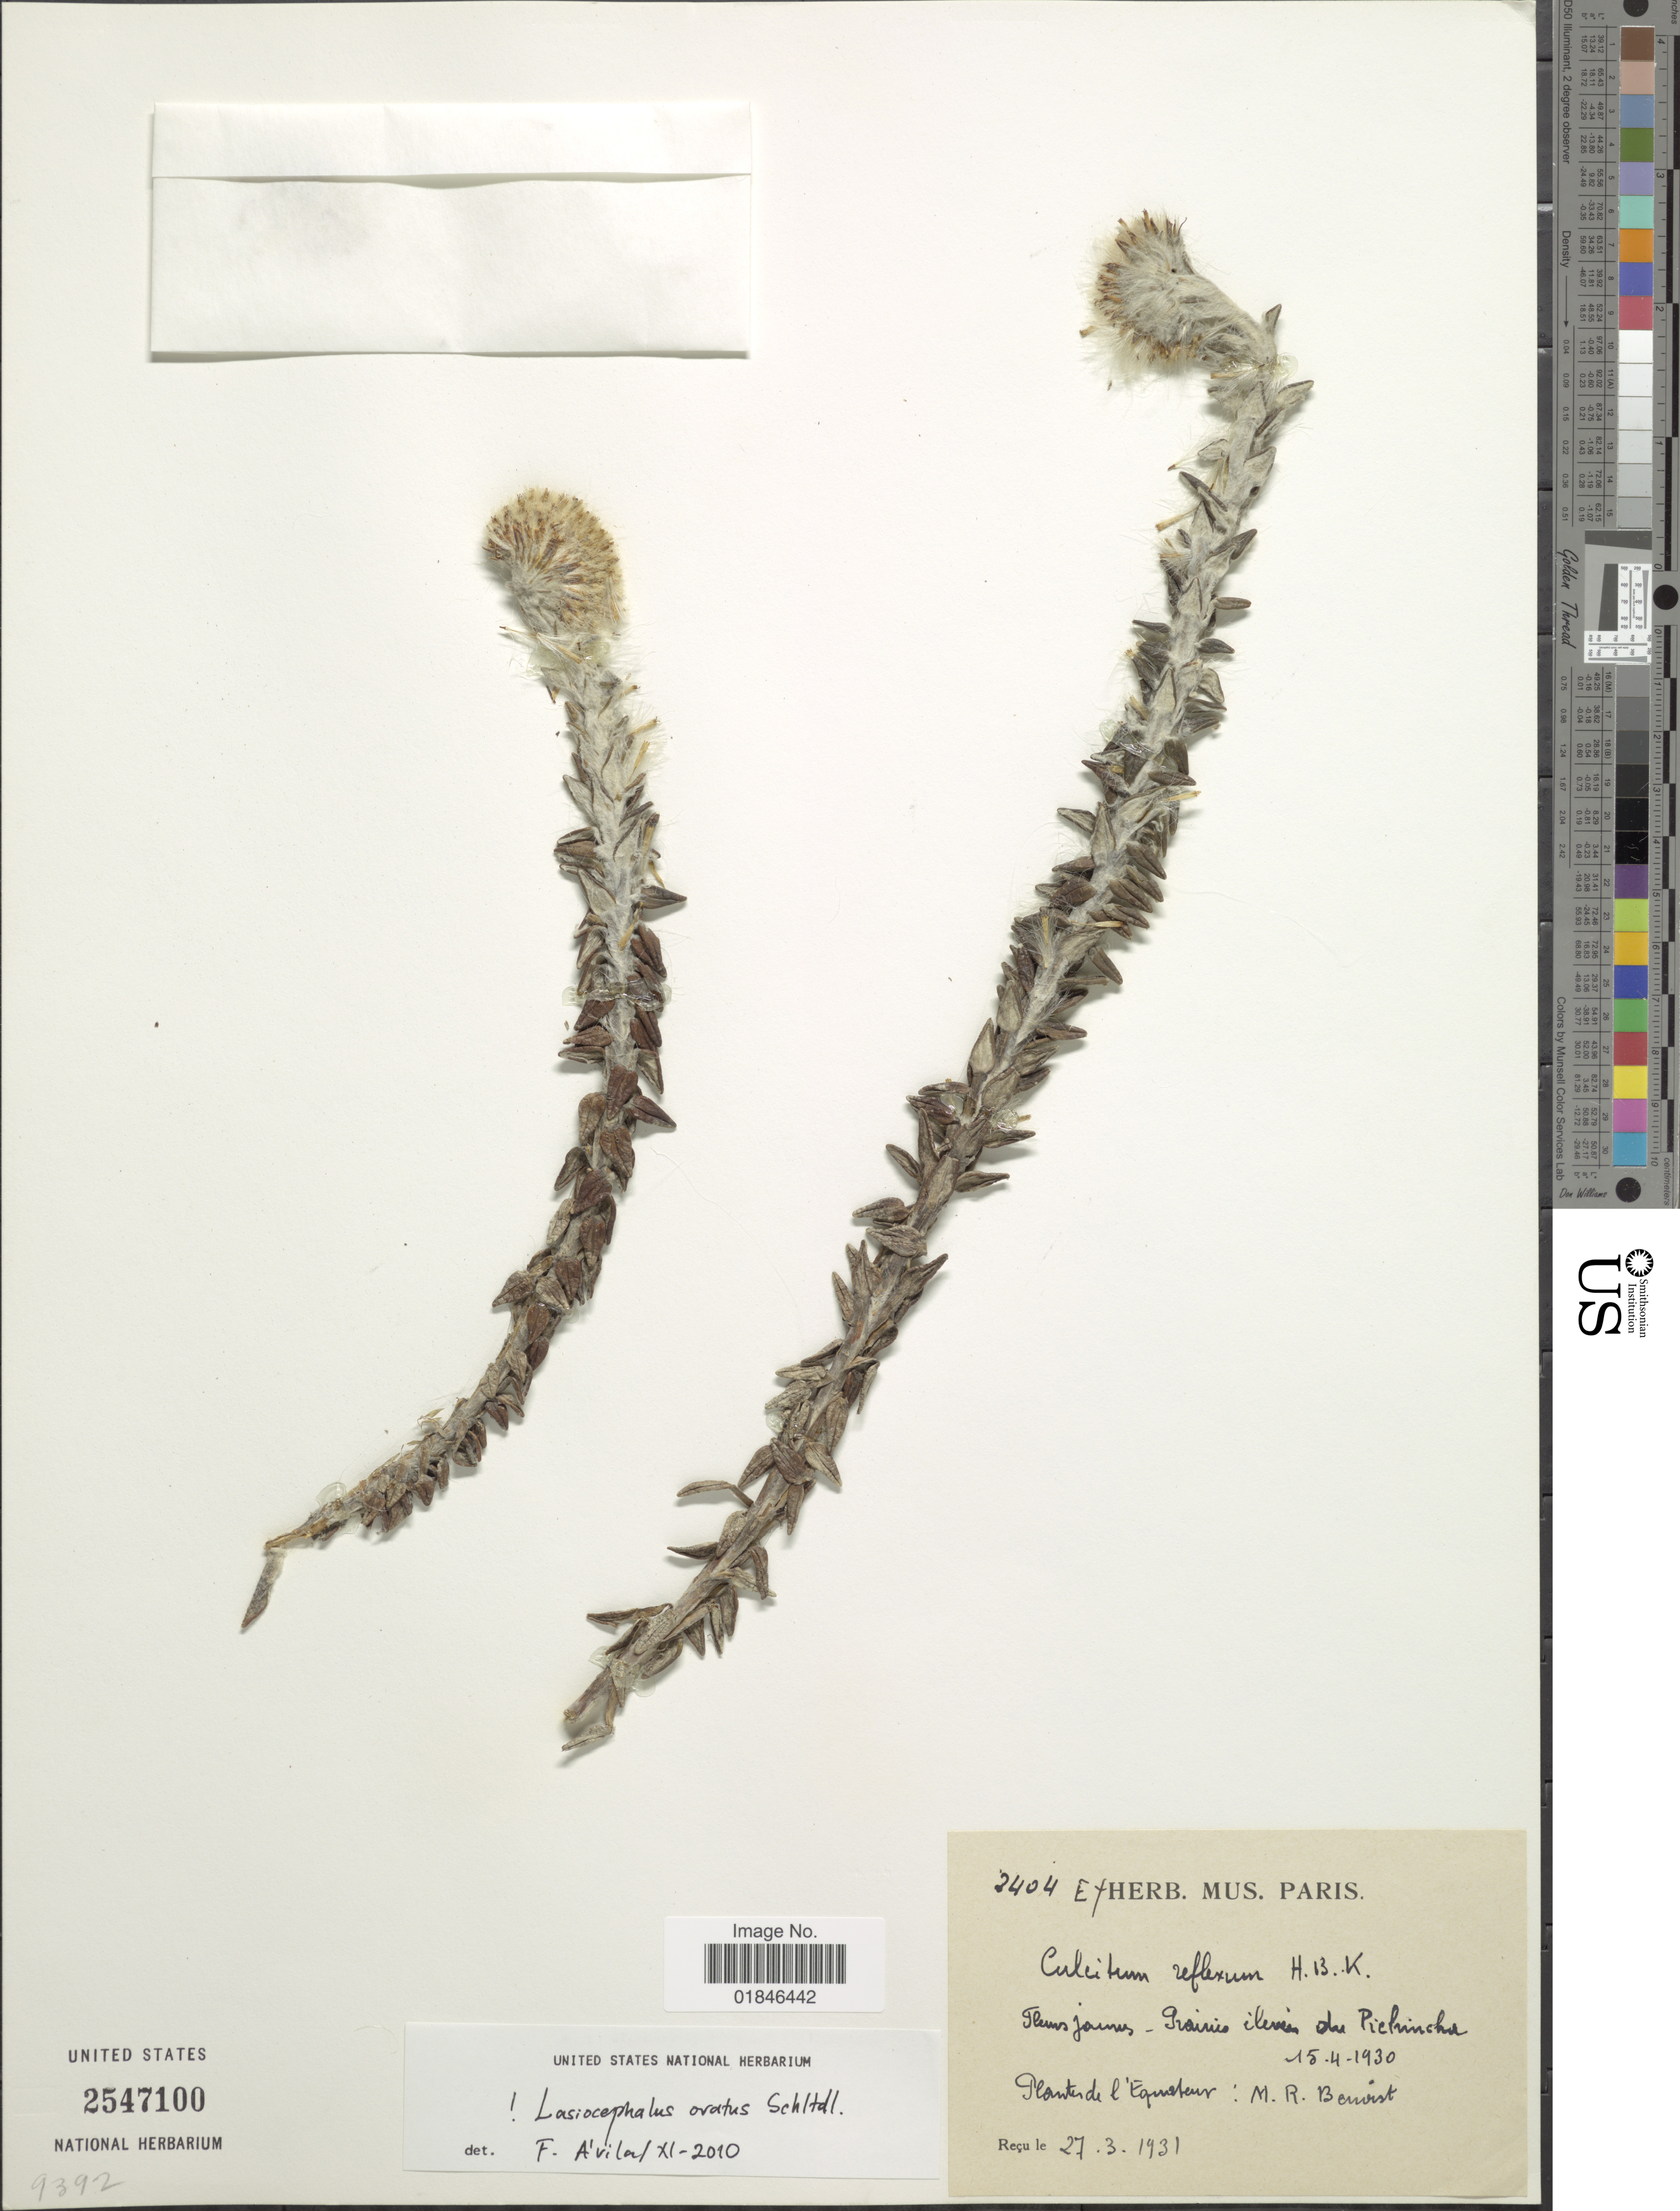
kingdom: Plantae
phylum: Tracheophyta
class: Magnoliopsida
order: Asterales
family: Asteraceae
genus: Senecio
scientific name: Senecio superandinus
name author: Cuatrec.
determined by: Salomon, Luciana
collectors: R. Benoist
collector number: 2404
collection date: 1930-04-15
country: Ecuador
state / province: Pichincha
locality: Equateur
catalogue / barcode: US 2547100